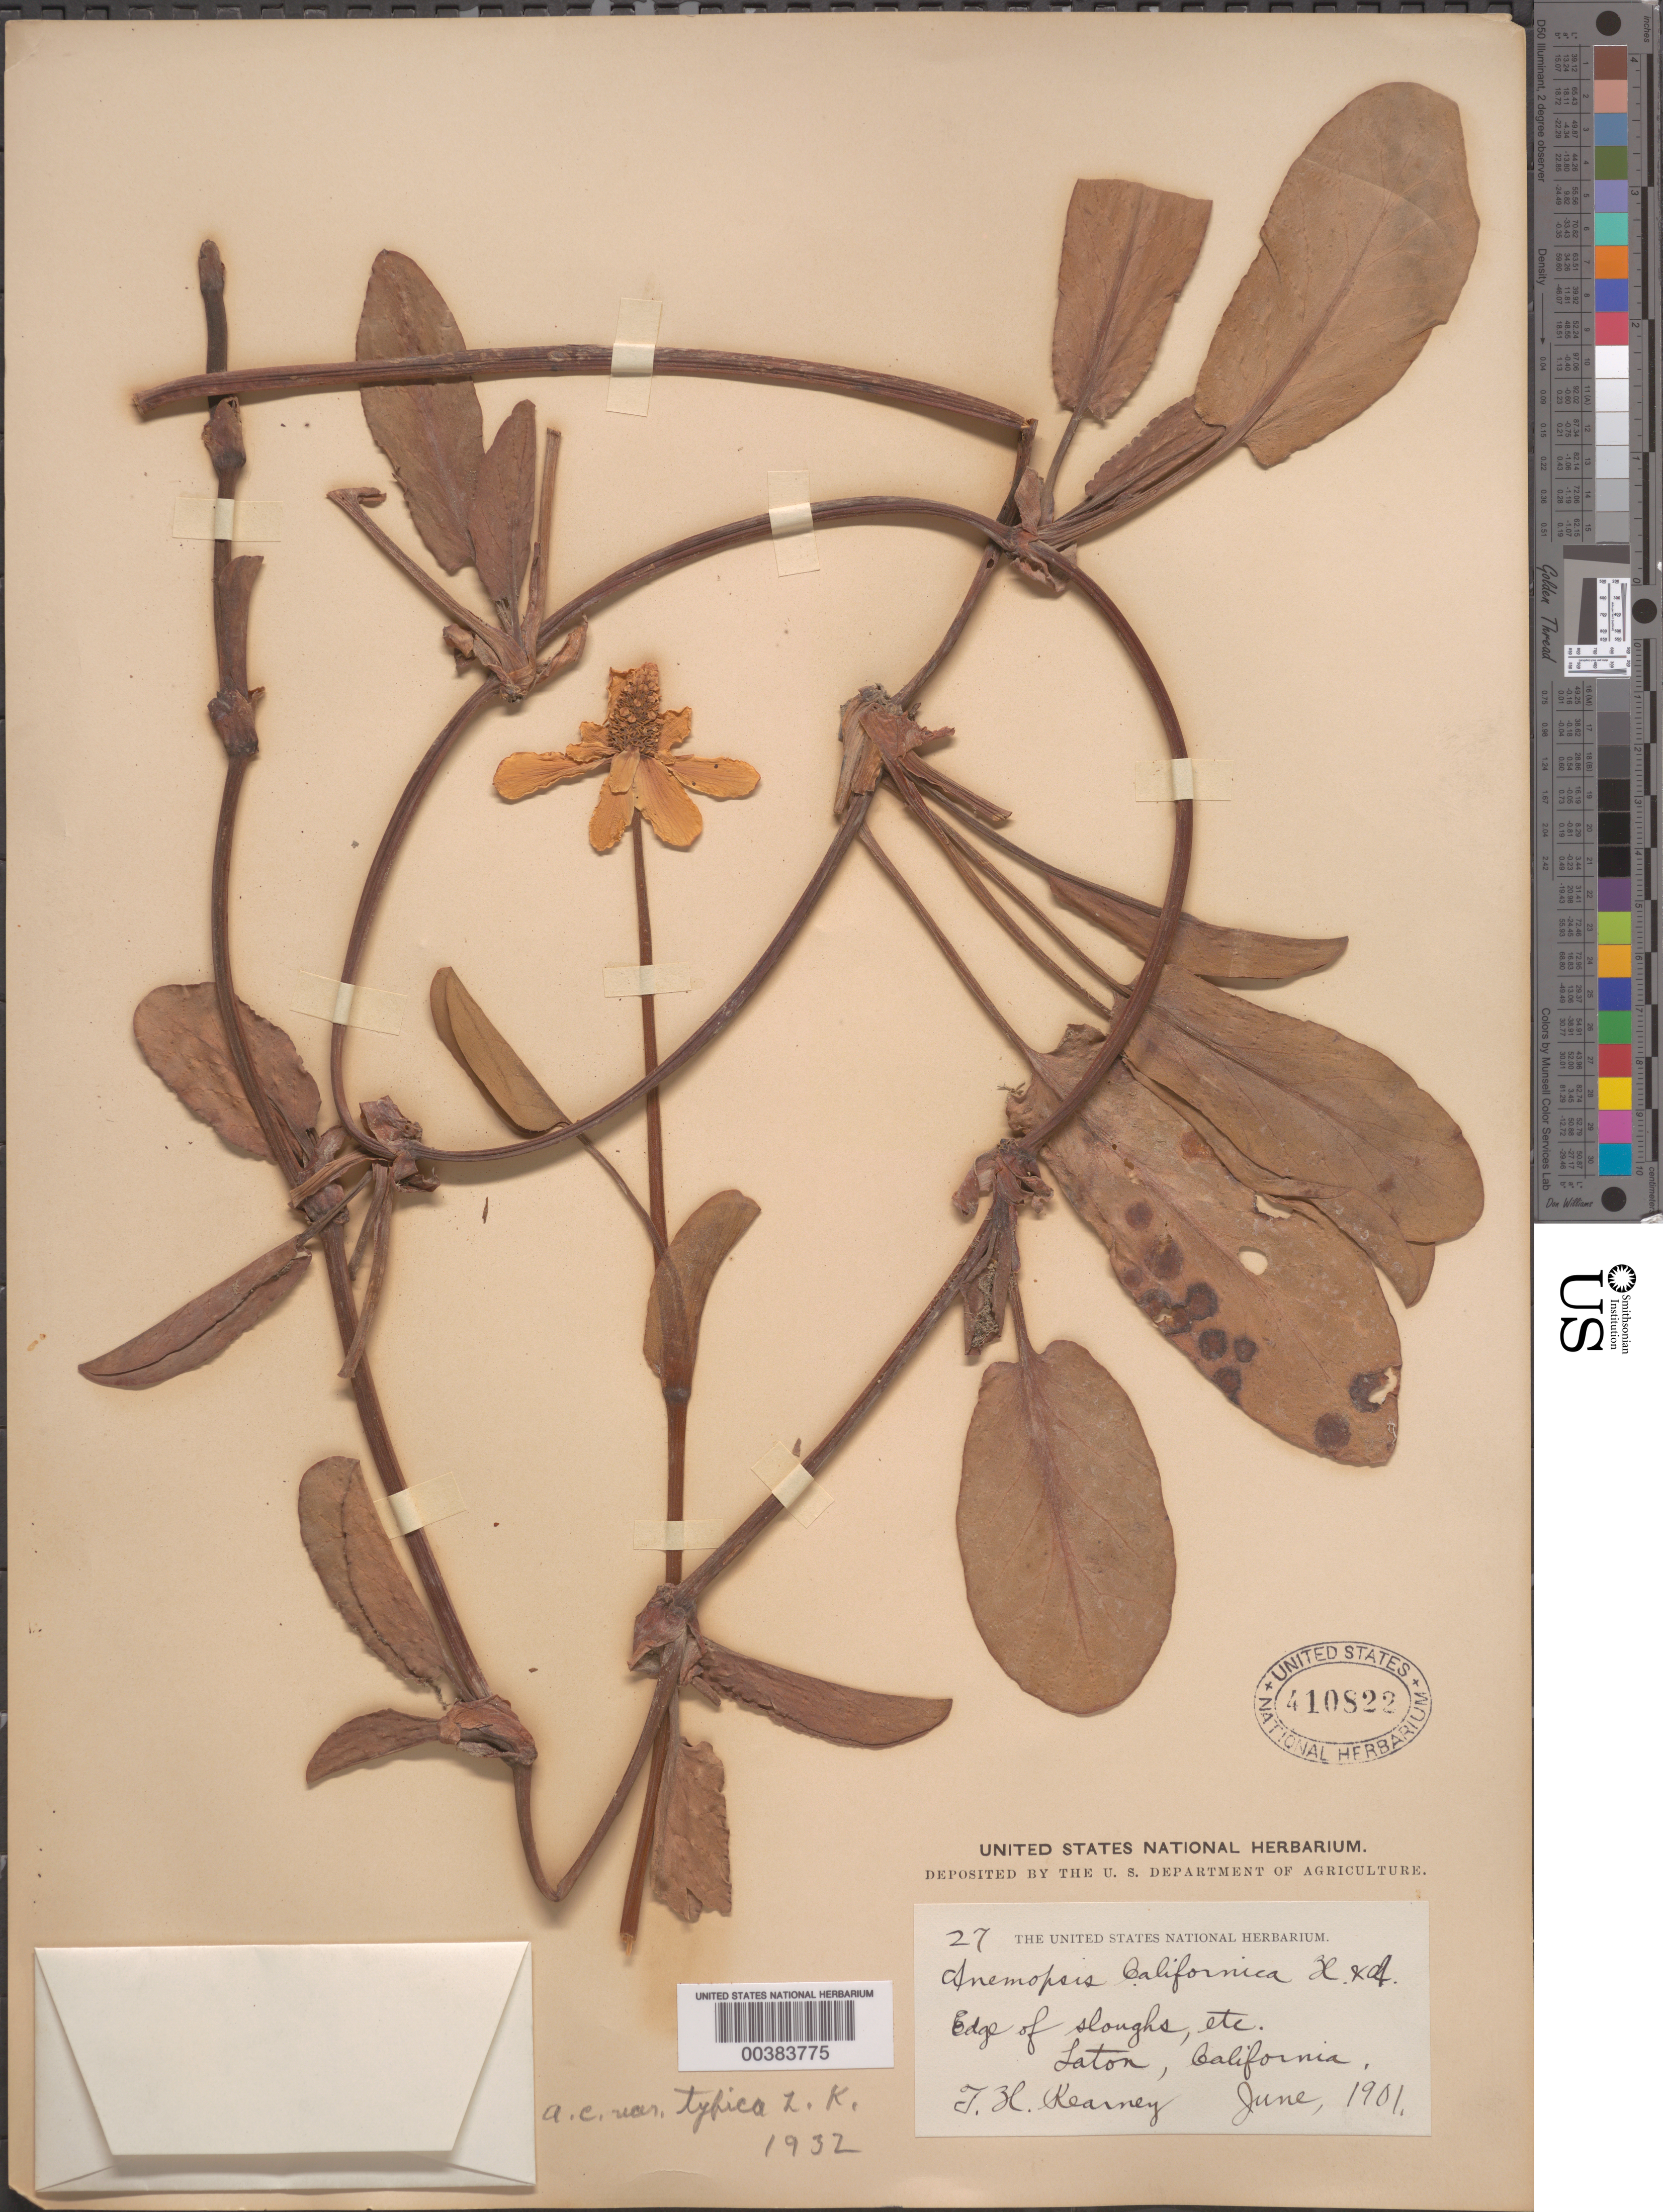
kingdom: Plantae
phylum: Tracheophyta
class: Magnoliopsida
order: Piperales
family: Saururaceae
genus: Anemopsis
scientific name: Anemopsis californica var. typica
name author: Kelso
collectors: T. H. Kearney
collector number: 27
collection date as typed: Jun 1901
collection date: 1901-06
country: United States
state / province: California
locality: Laton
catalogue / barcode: US 410822